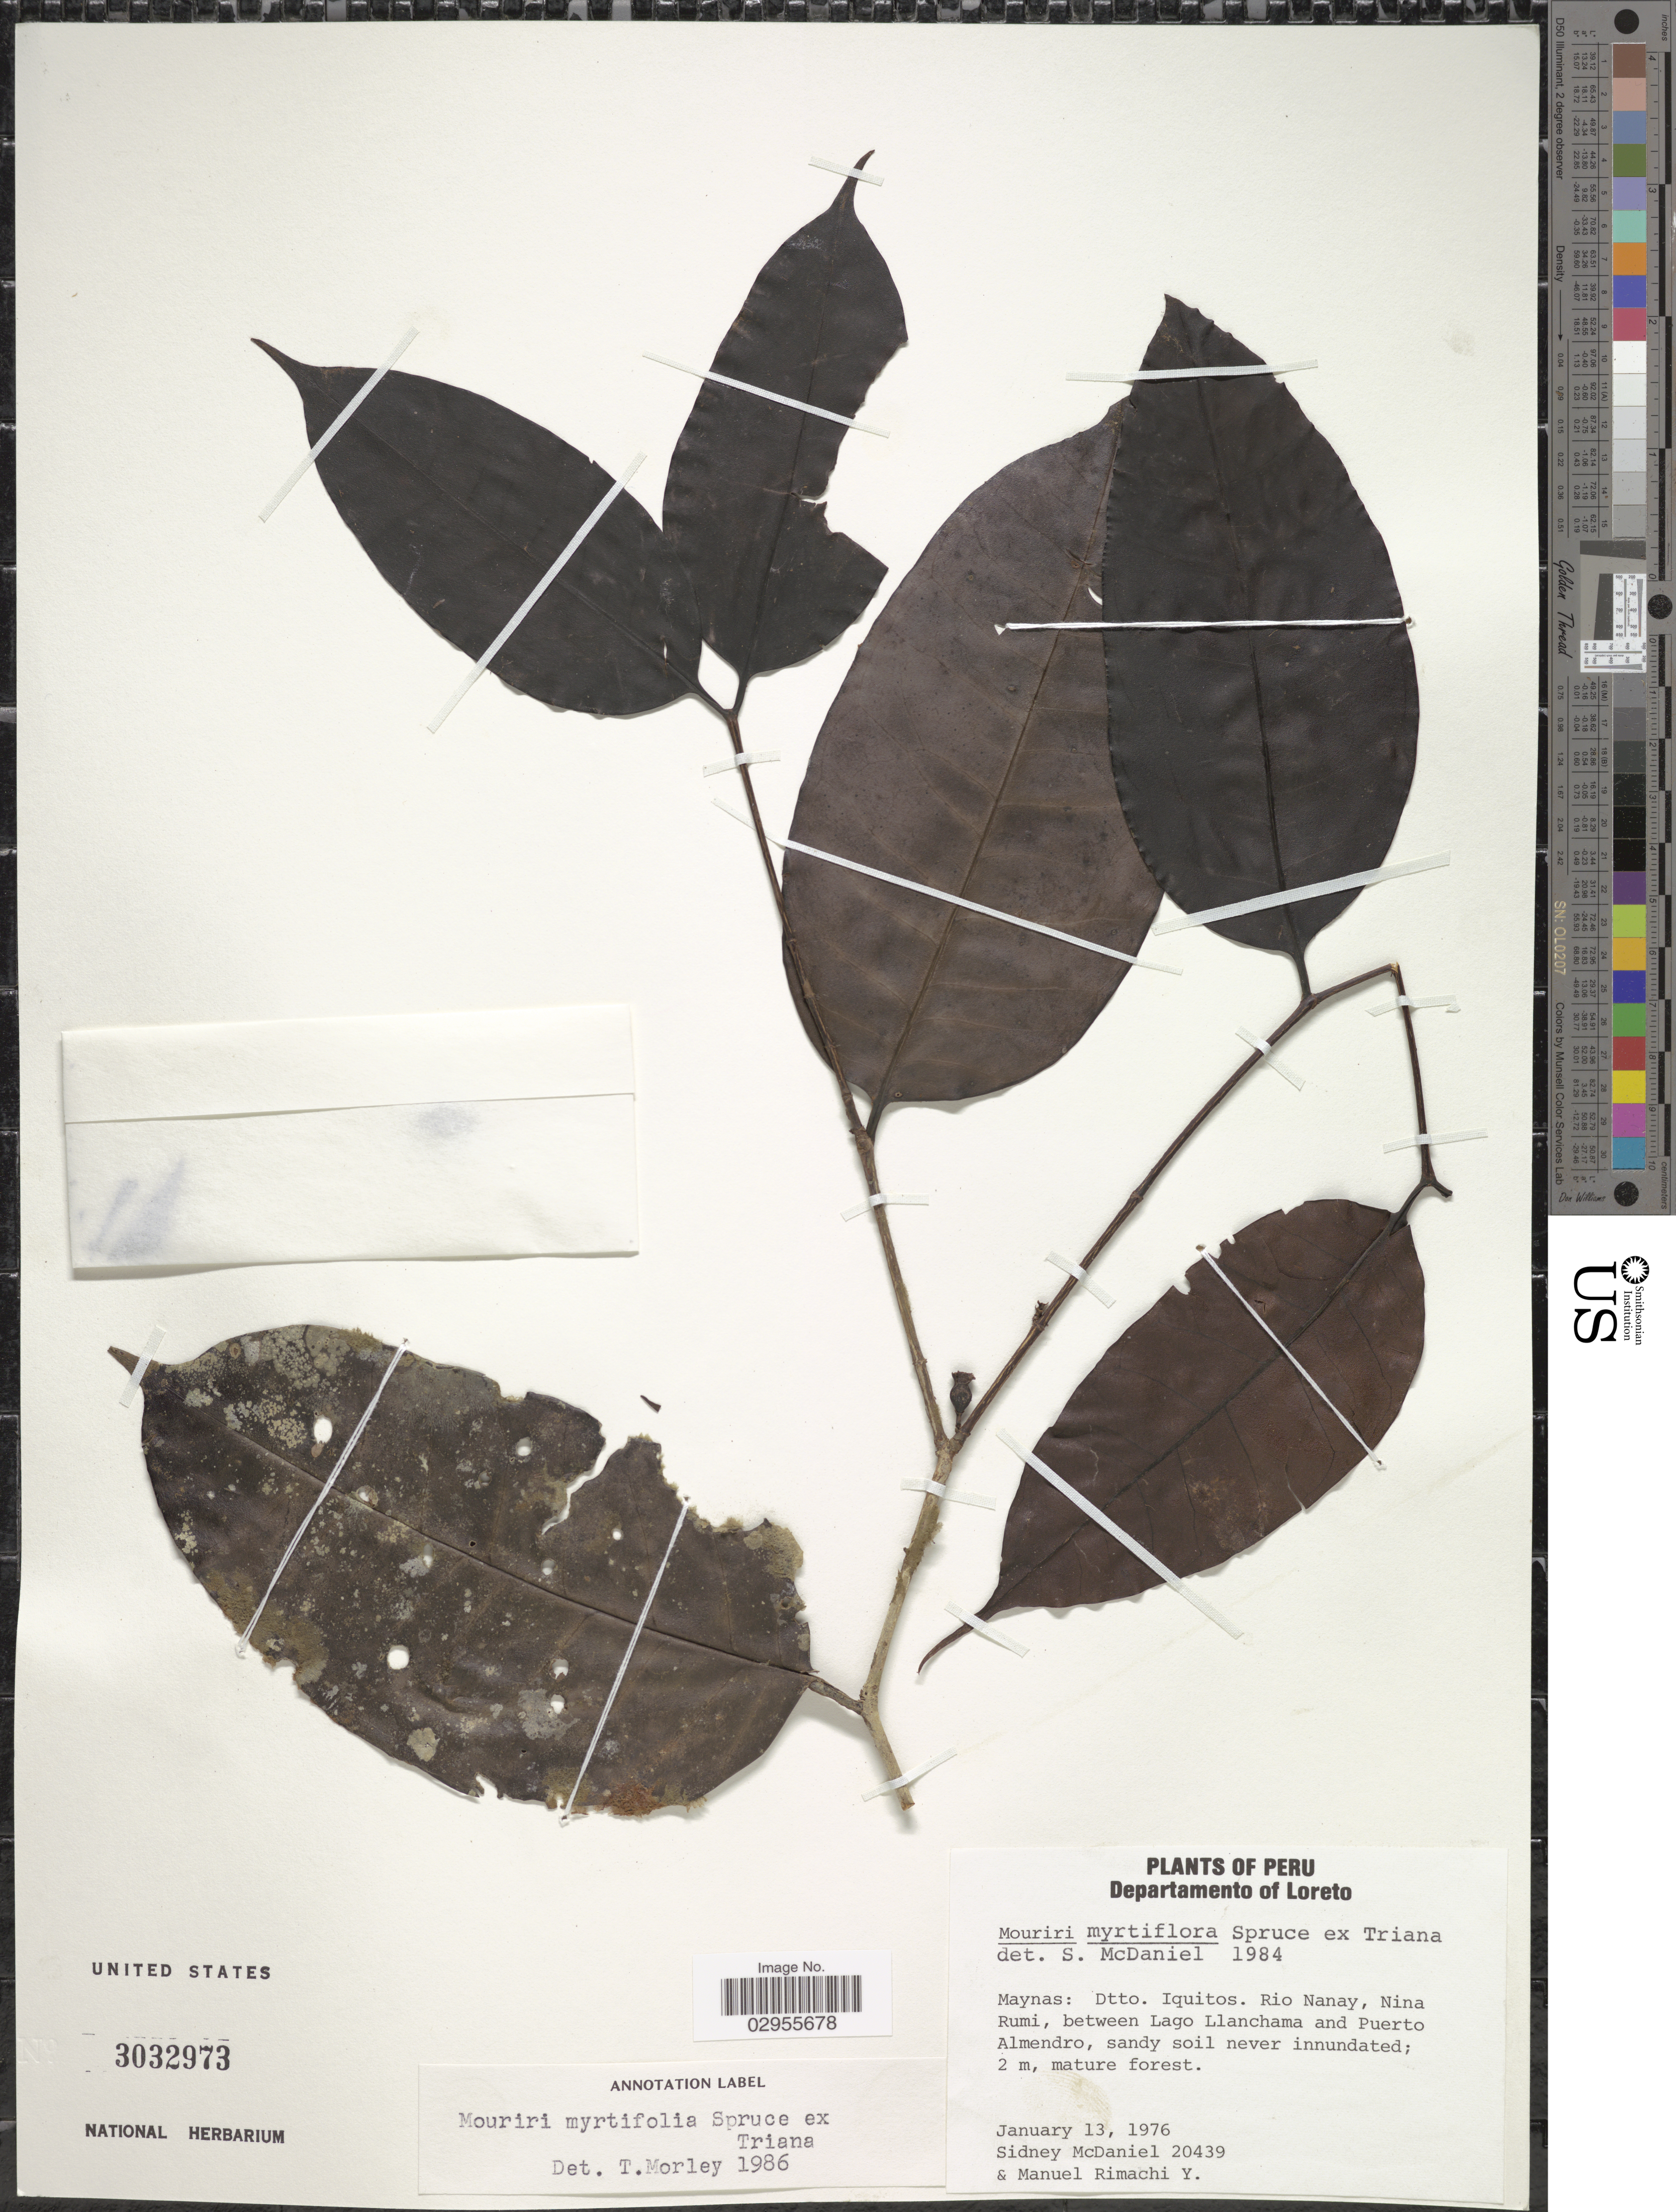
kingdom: Plantae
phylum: Tracheophyta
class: Magnoliopsida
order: Myrtales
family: Melastomataceae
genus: Mouriri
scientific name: Mouriri myrtifolia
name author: Spruce ex Triana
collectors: S. McDaniel & M. Rimachi Y.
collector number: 20439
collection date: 1976-01-13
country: Peru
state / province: Loreto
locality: Departamento of Loreto. Maynas: Dtto. Iquitos. Rio Nanay, Nina Rumi, between Lago LLanchama and Puerto Almendro.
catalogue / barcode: US 3032973